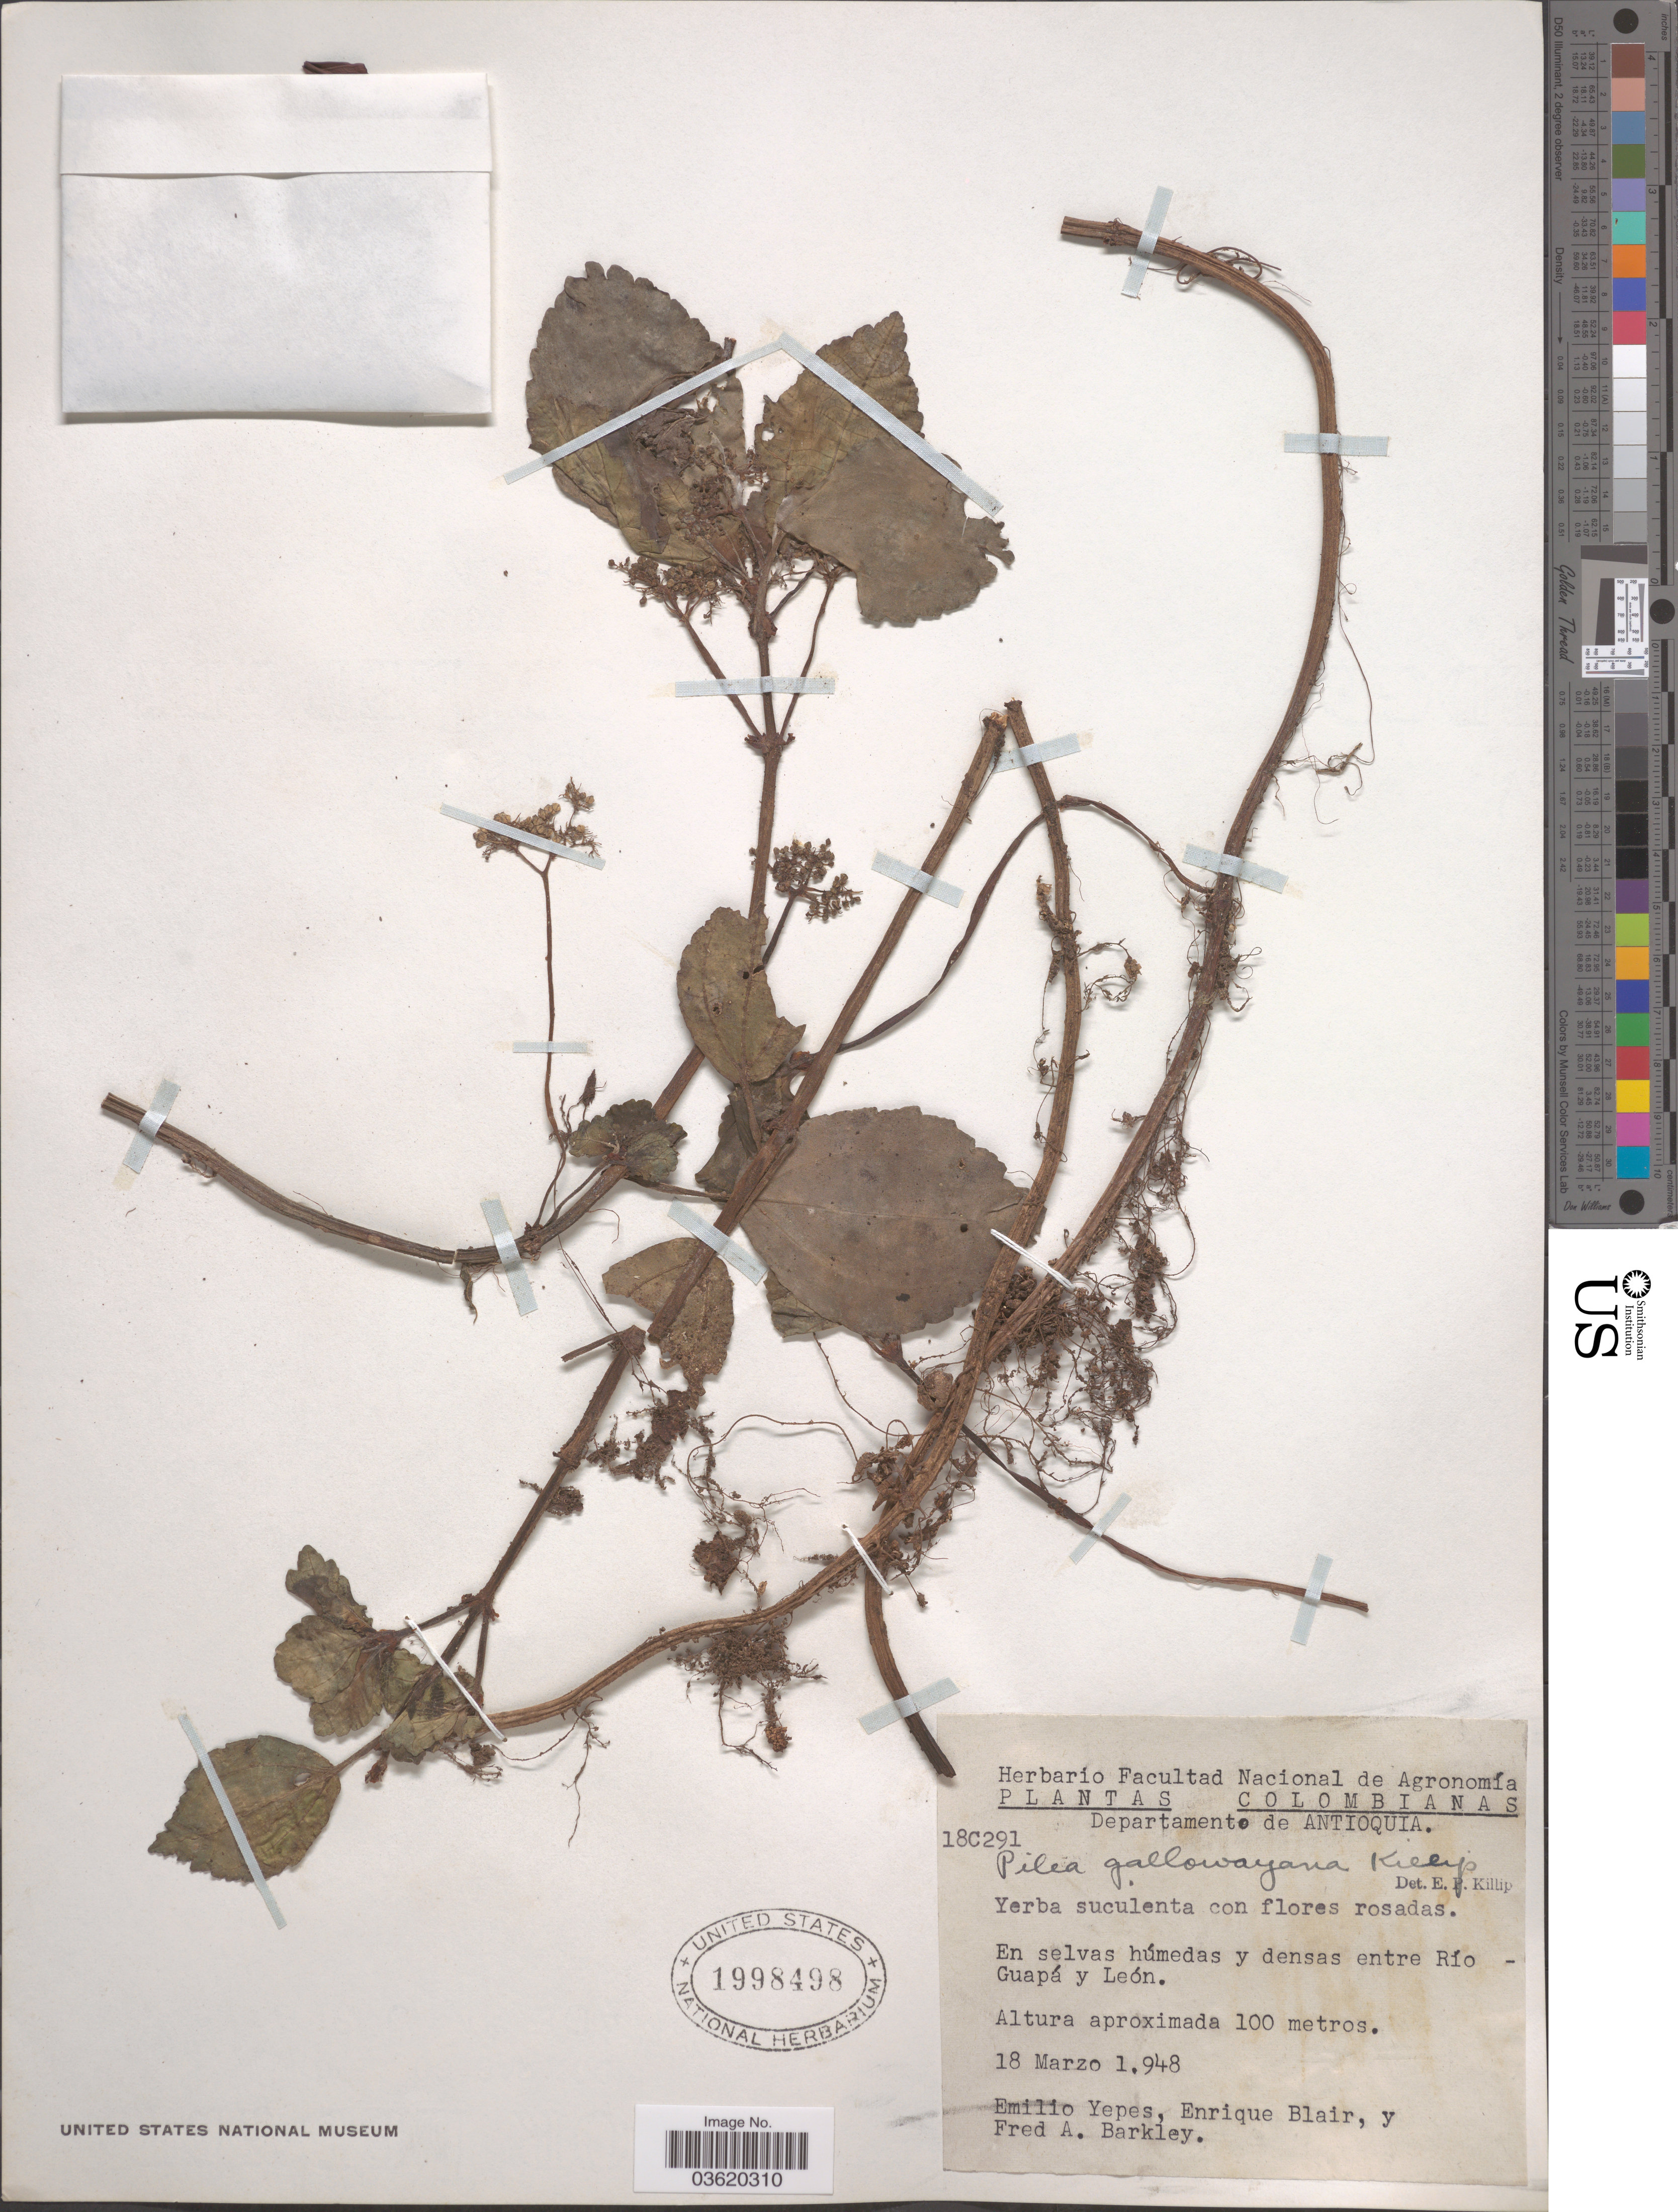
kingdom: Plantae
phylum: Tracheophyta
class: Magnoliopsida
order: Rosales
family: Urticaceae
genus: Pilea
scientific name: Pilea gallowayana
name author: Killip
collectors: E. Yepes, E. Blair & F. A. Barkley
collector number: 18C291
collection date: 1948-03-18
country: Colombia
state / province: Antioquia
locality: Departamento de Antioquia. En selvas húmedas y densas entre Río- Guapá y León.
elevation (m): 100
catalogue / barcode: US 1998498